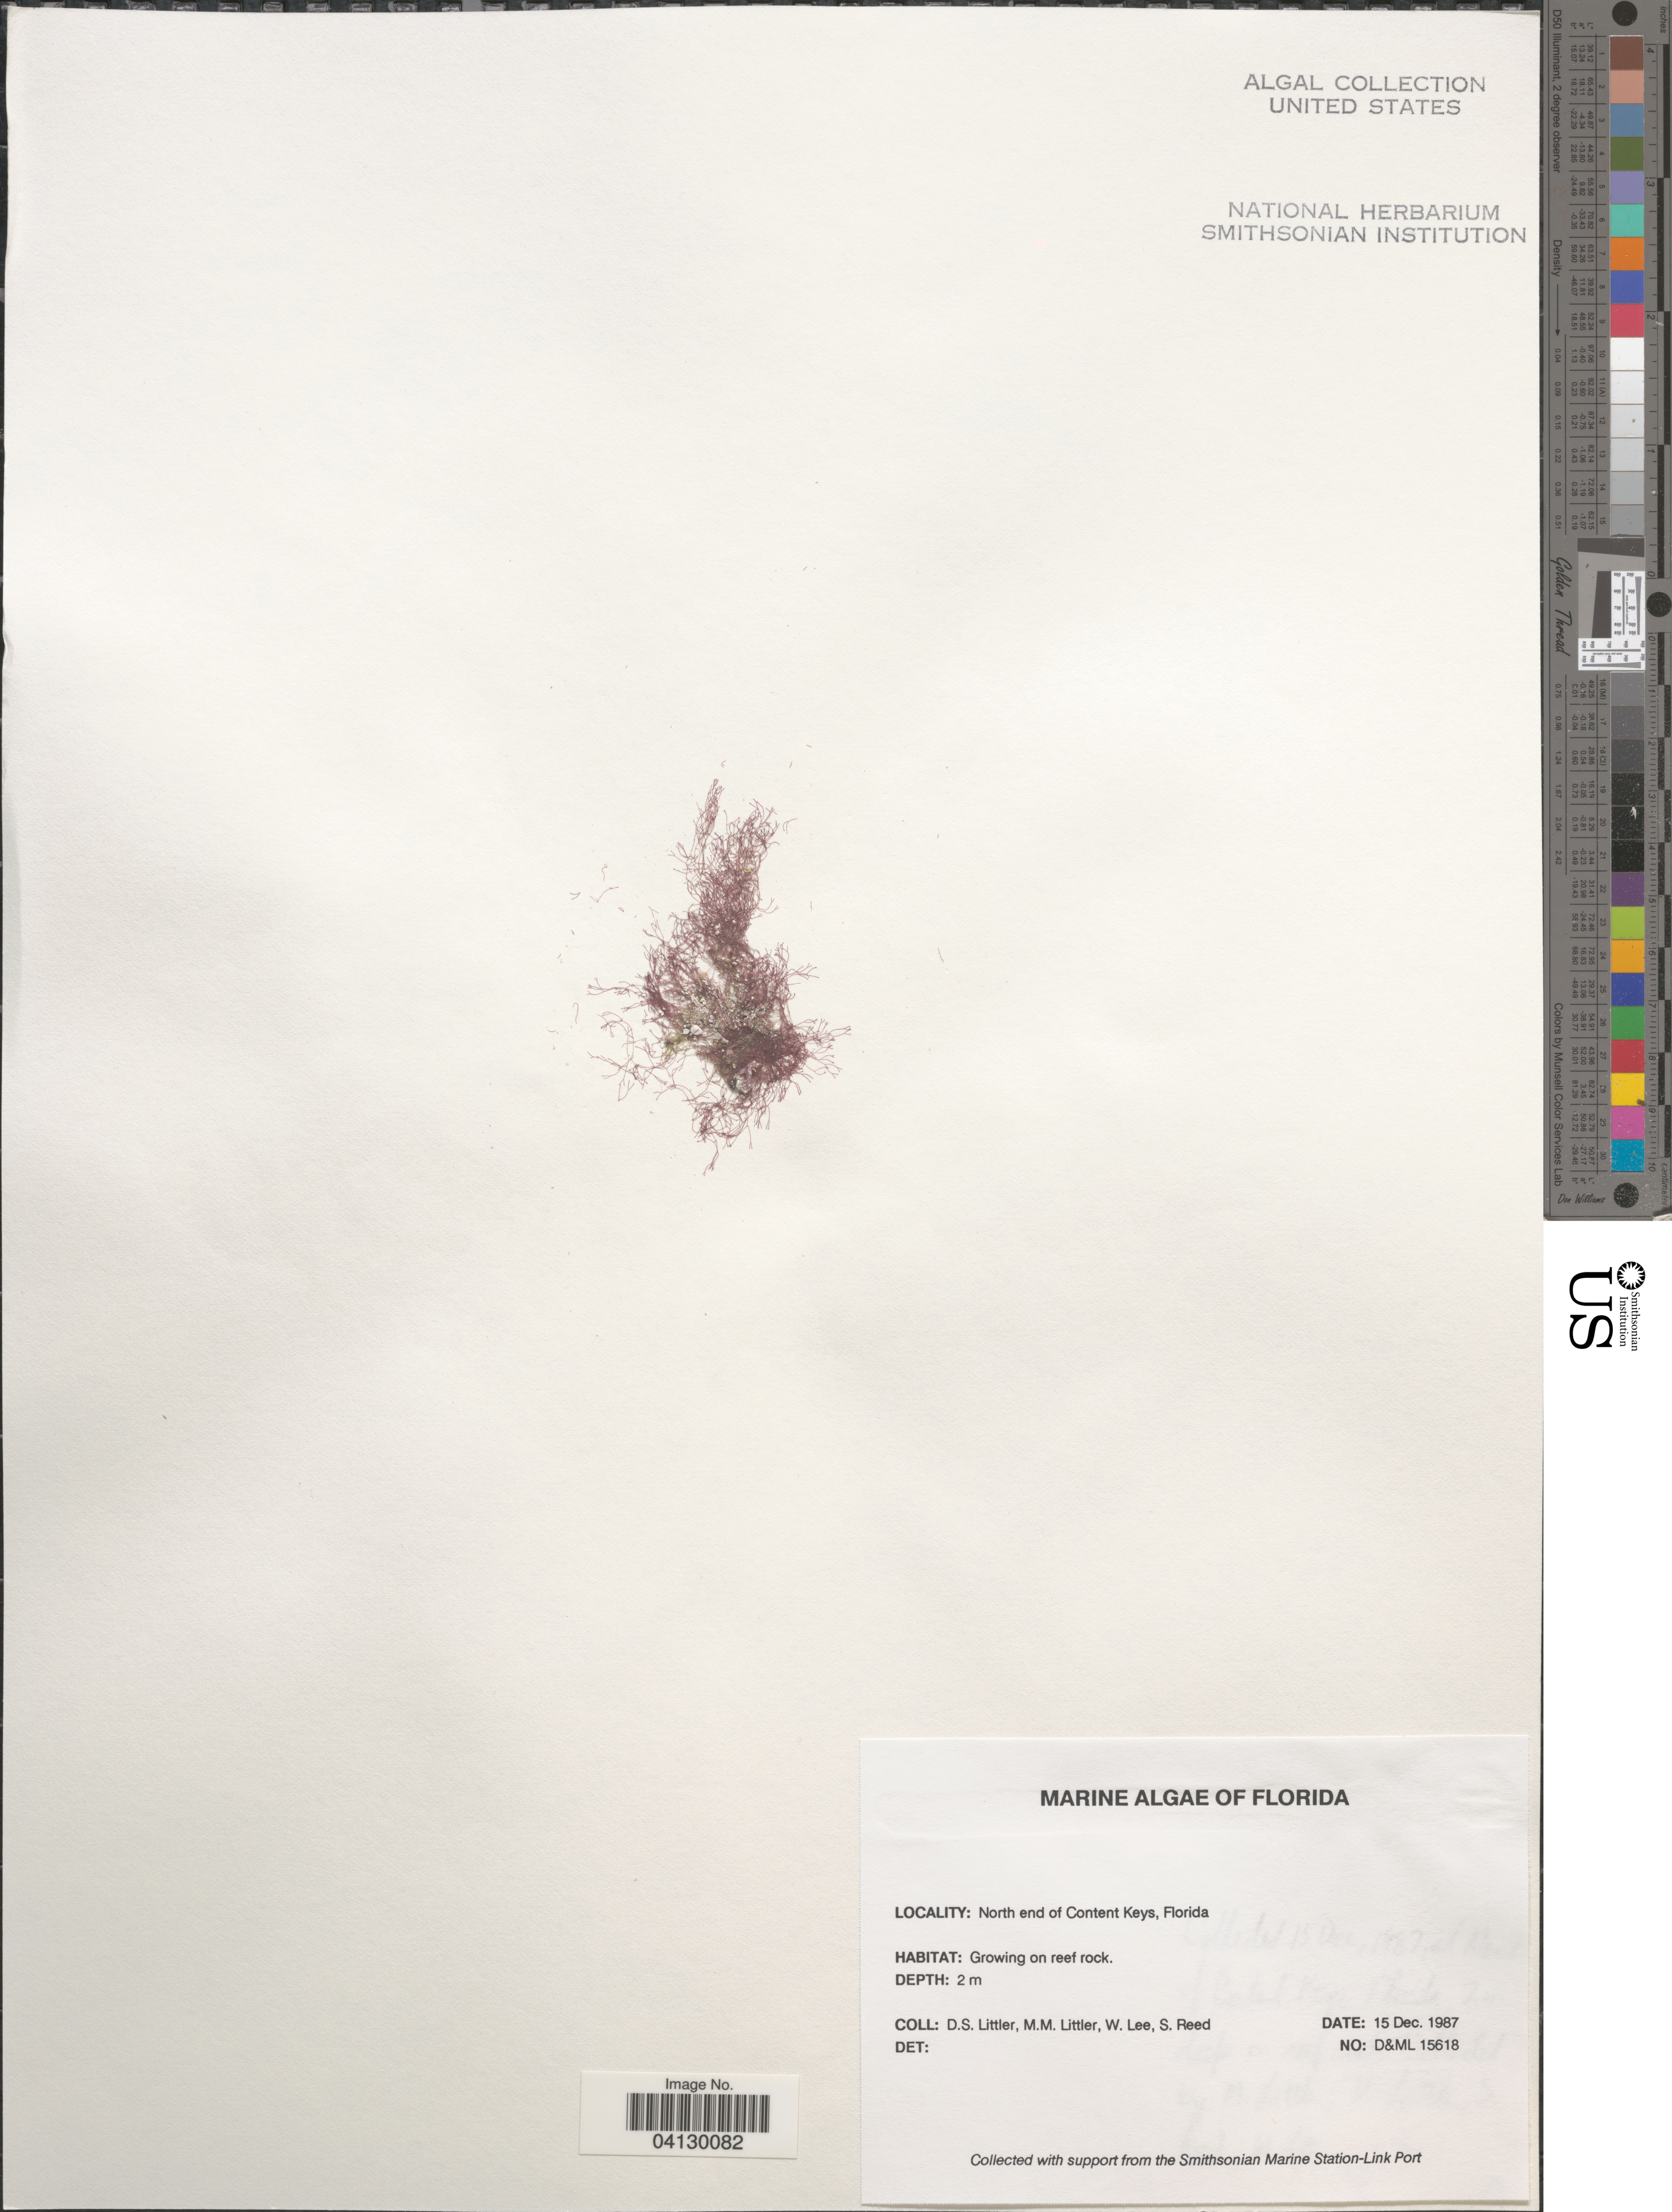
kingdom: Plantae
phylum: Rhodophyta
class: Florideophyceae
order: Corallinales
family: Corallinaceae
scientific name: Crustose Coralline Algae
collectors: D. S. Littler, W. Lee & S. Reed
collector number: D&ML 15618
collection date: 1987-12-15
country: United States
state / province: Florida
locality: North end of Content Keys.